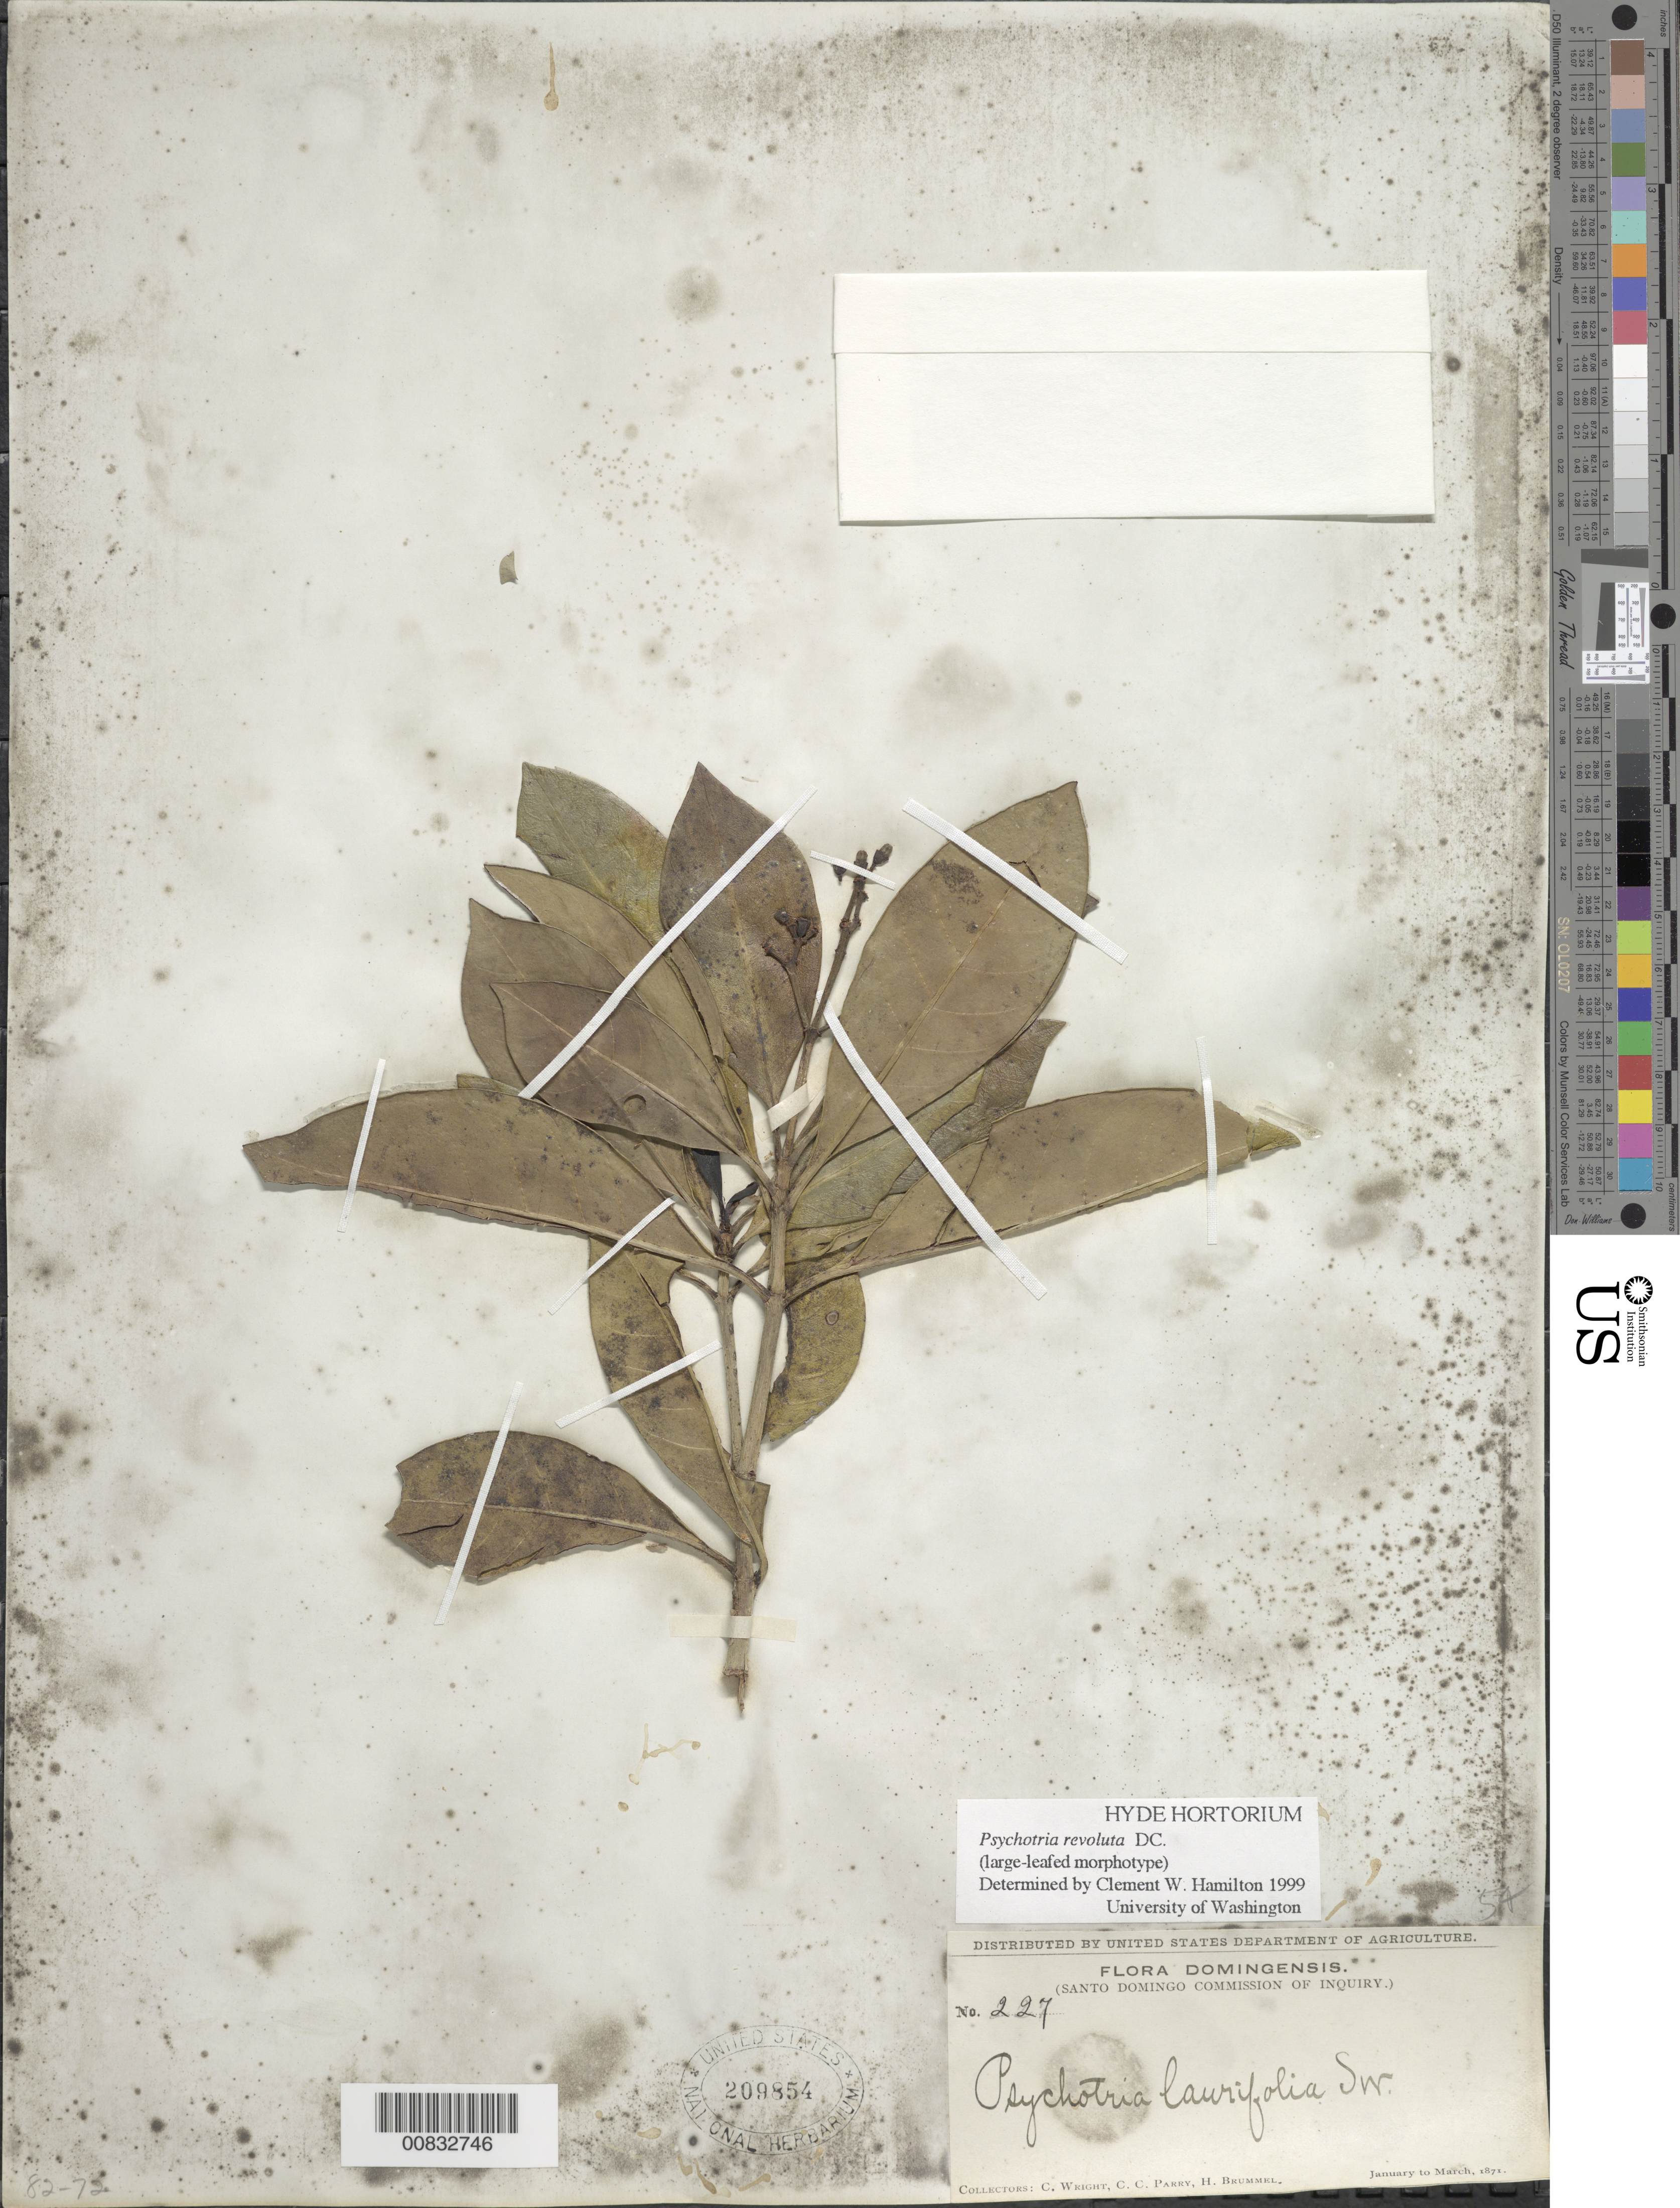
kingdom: Plantae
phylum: Tracheophyta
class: Magnoliopsida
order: Gentianales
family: Rubiaceae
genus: Psychotria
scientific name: Psychotria revoluta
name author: DC.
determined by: Hamilton, C. W.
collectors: C. Wright, C. C. Parry & H. Brummel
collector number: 227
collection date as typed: Jan 1871 to -- Mar 1871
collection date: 1871-01/1871-03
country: Dominican Republic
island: Hispaniola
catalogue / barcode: US 209854